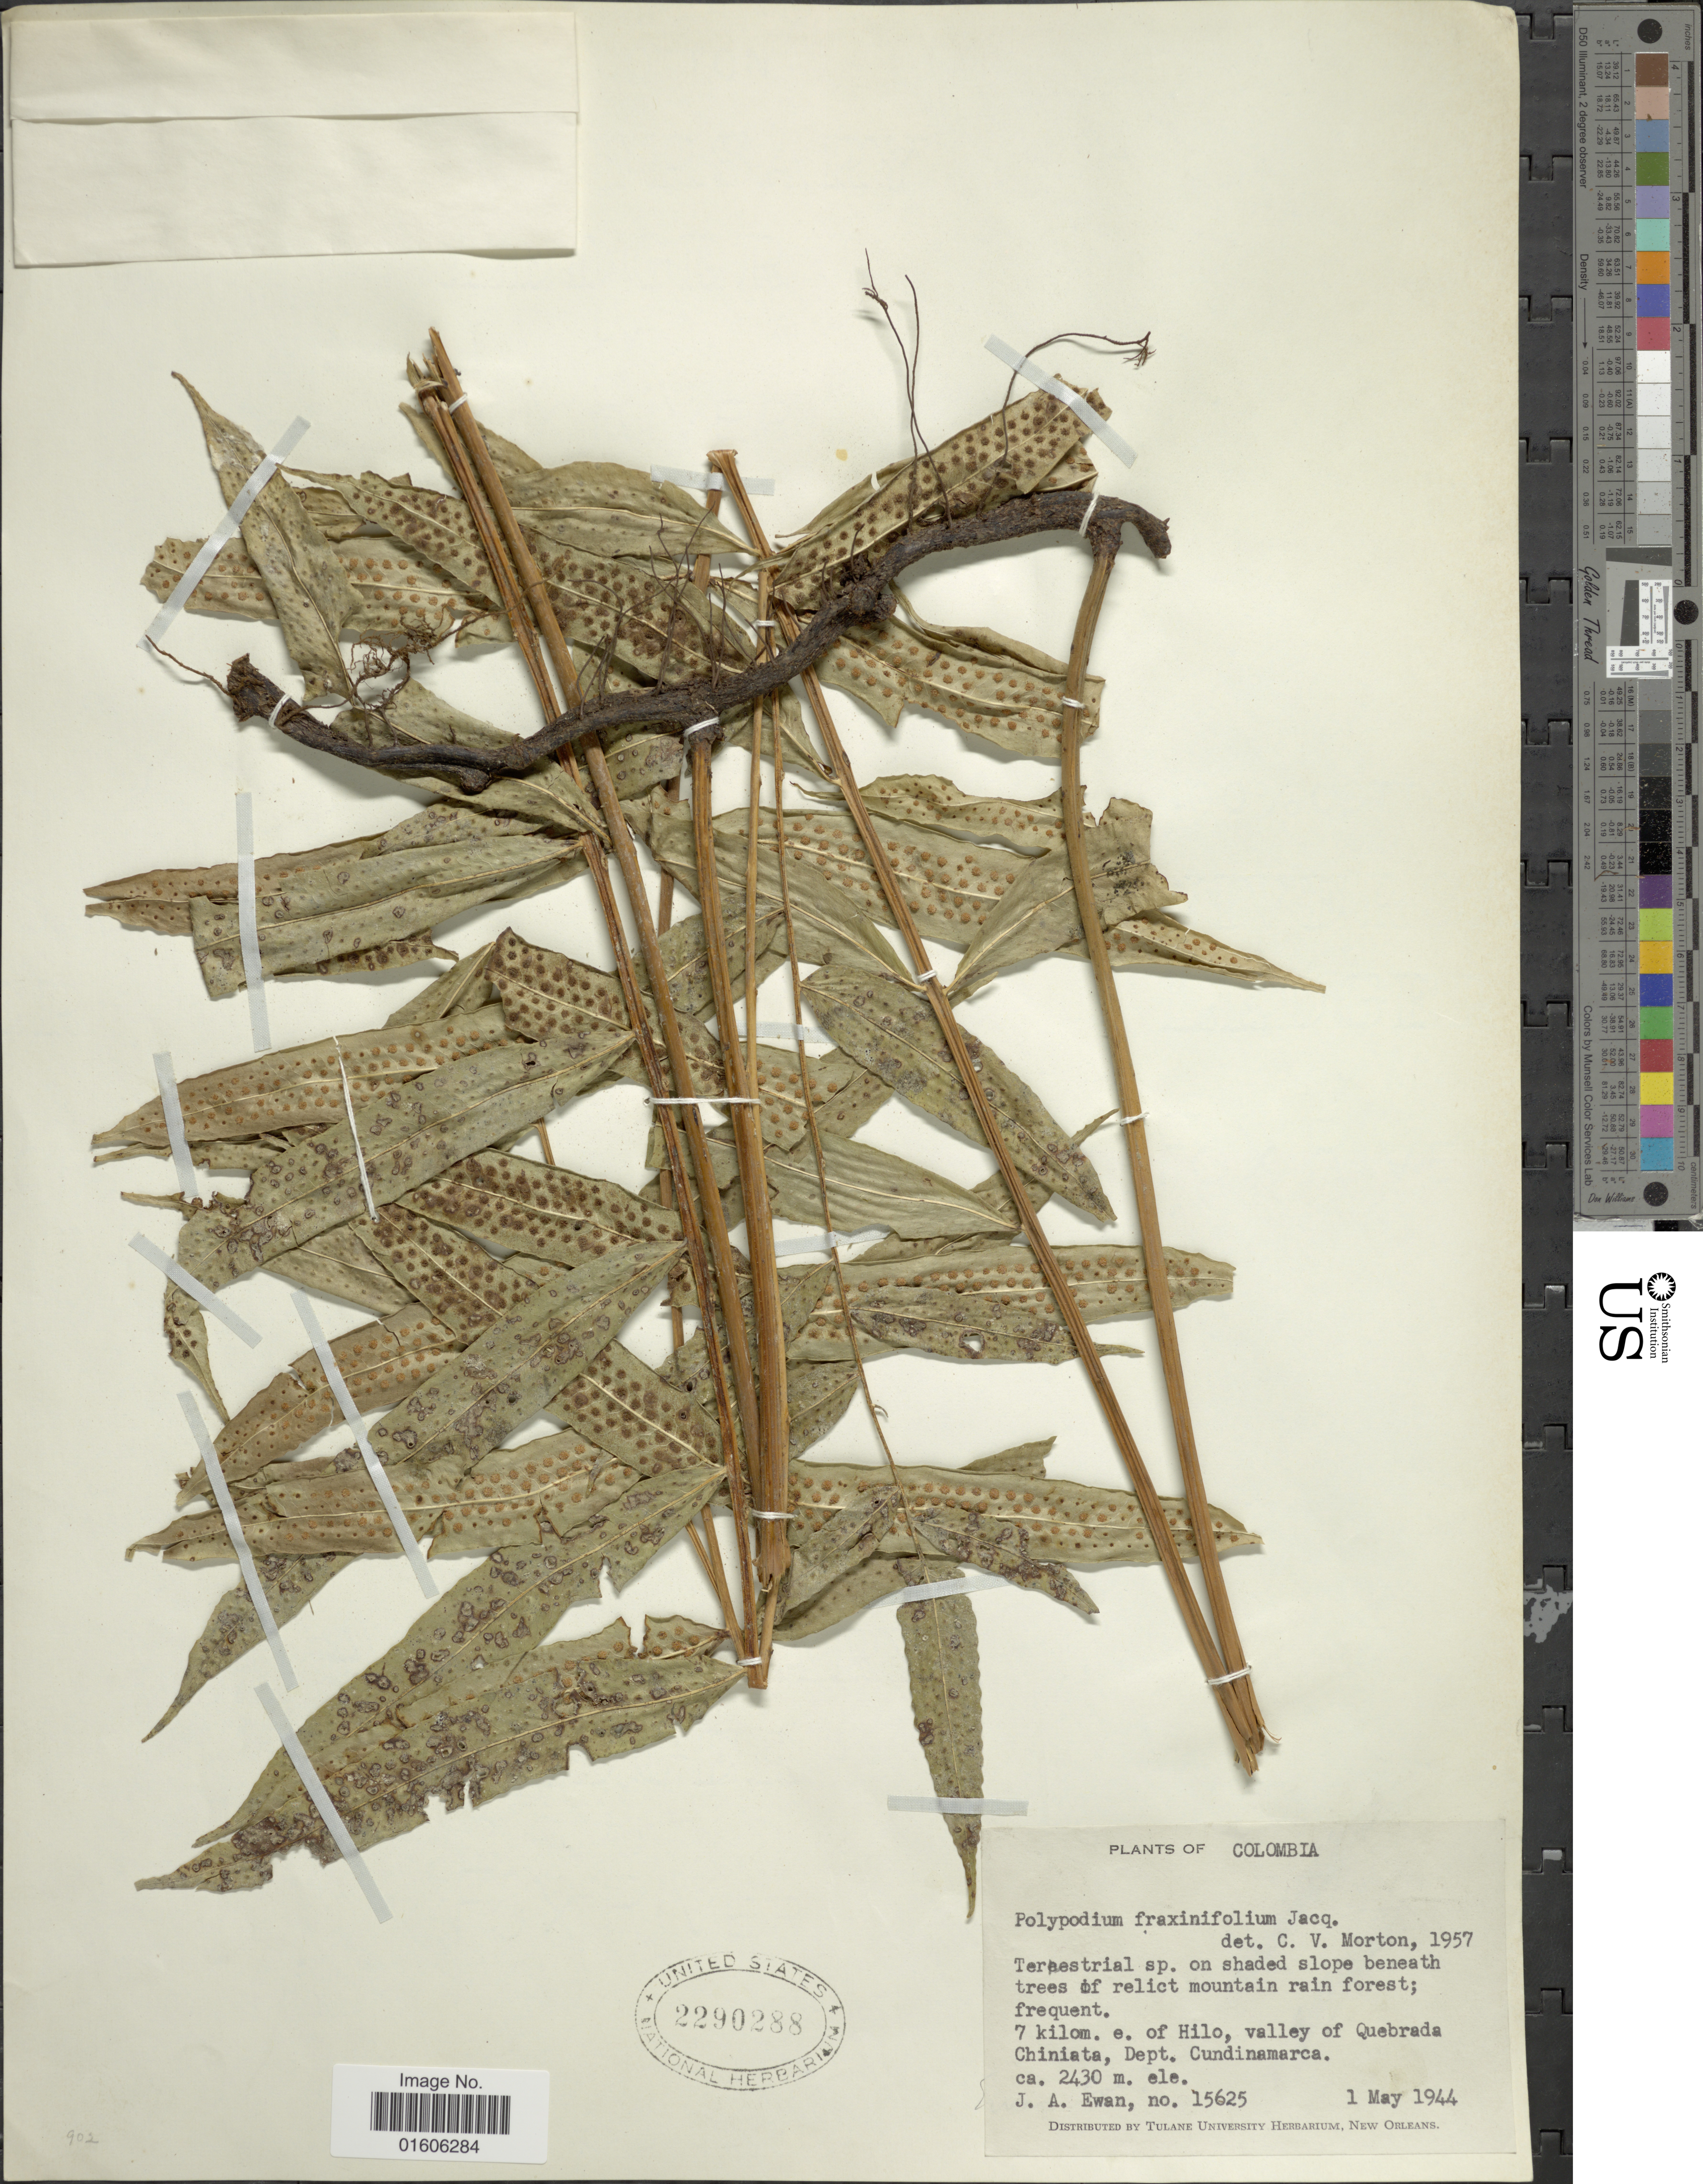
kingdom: Plantae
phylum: Tracheophyta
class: Polypodiopsida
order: Polypodiales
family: Polypodiaceae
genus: Serpocaulon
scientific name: Serpocaulon fraxinifolium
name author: (Jacq.) A.R. Sm.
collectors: J. A. Ewan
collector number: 15625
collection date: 1944-05-01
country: Colombia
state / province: Cundinamarca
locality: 7 kilom. e. of Hilo, valley of Quebrada Chiniata, Dept. Cundinamarca.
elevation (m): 2430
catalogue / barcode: US 2290288